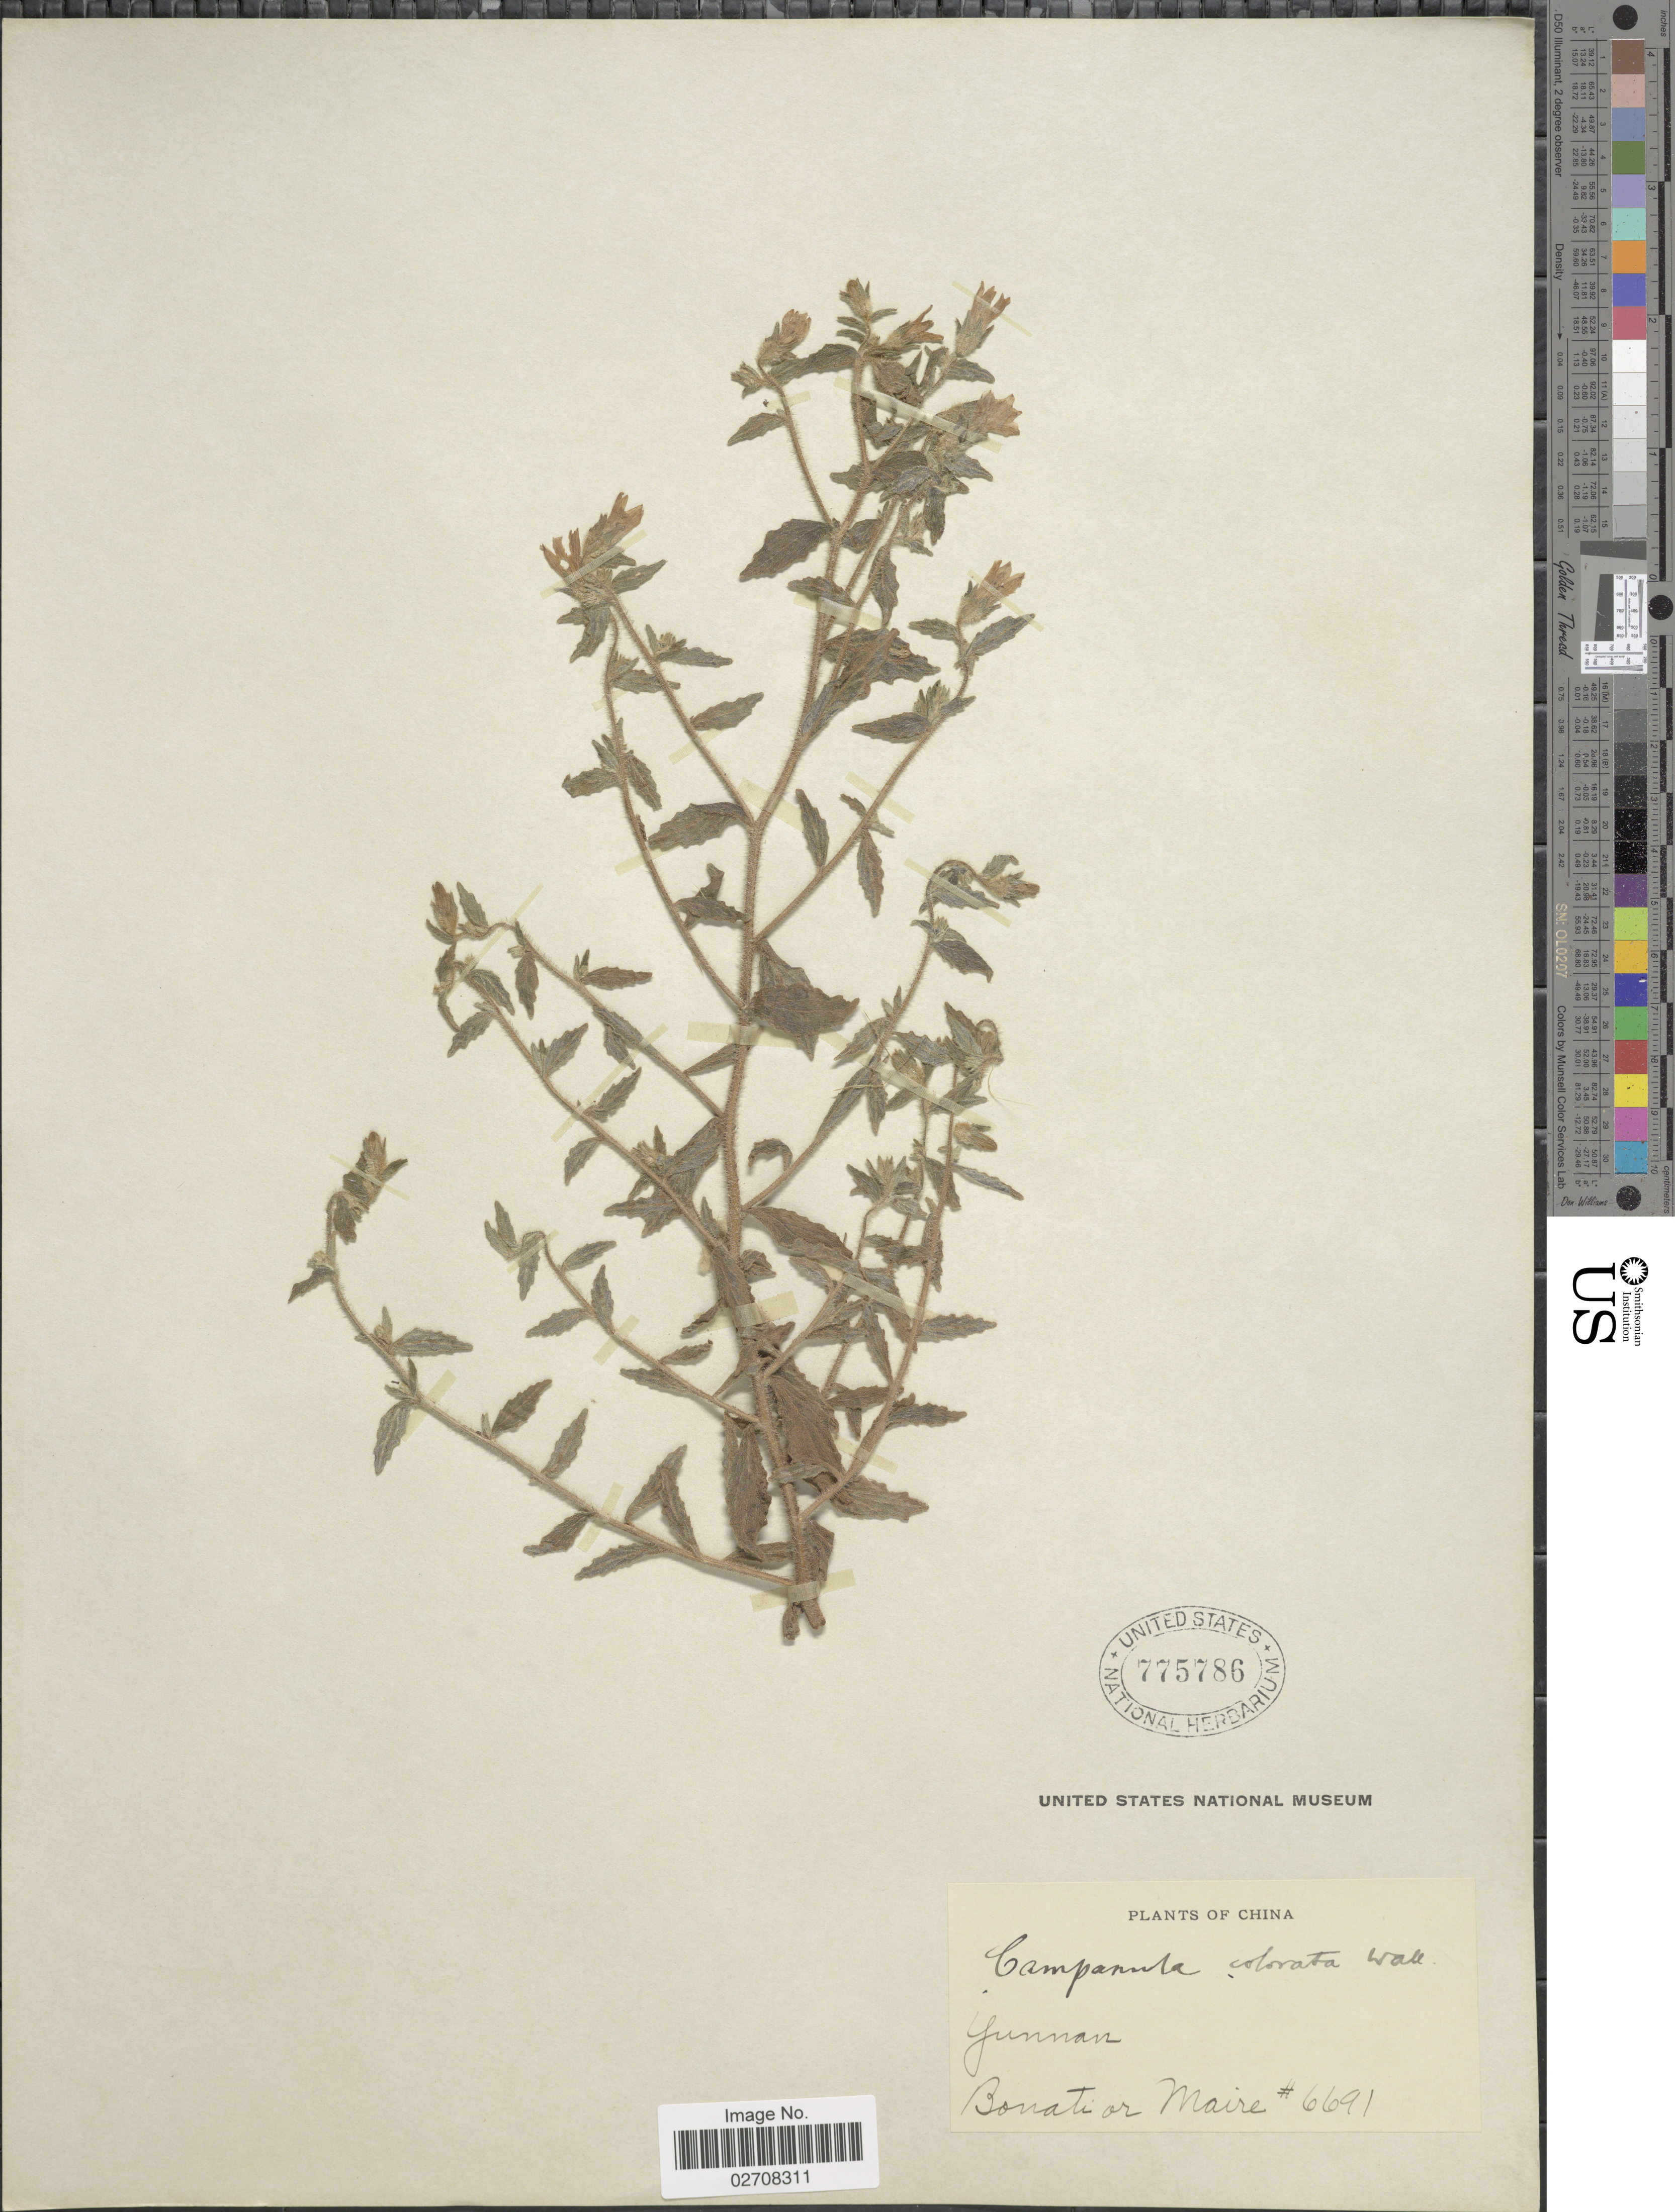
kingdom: Plantae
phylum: Tracheophyta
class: Magnoliopsida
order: Asterales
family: Campanulaceae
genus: Campanula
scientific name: Campanula colorata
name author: Wall.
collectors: B. Marie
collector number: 6691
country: China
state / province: Yunnan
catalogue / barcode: US 775786